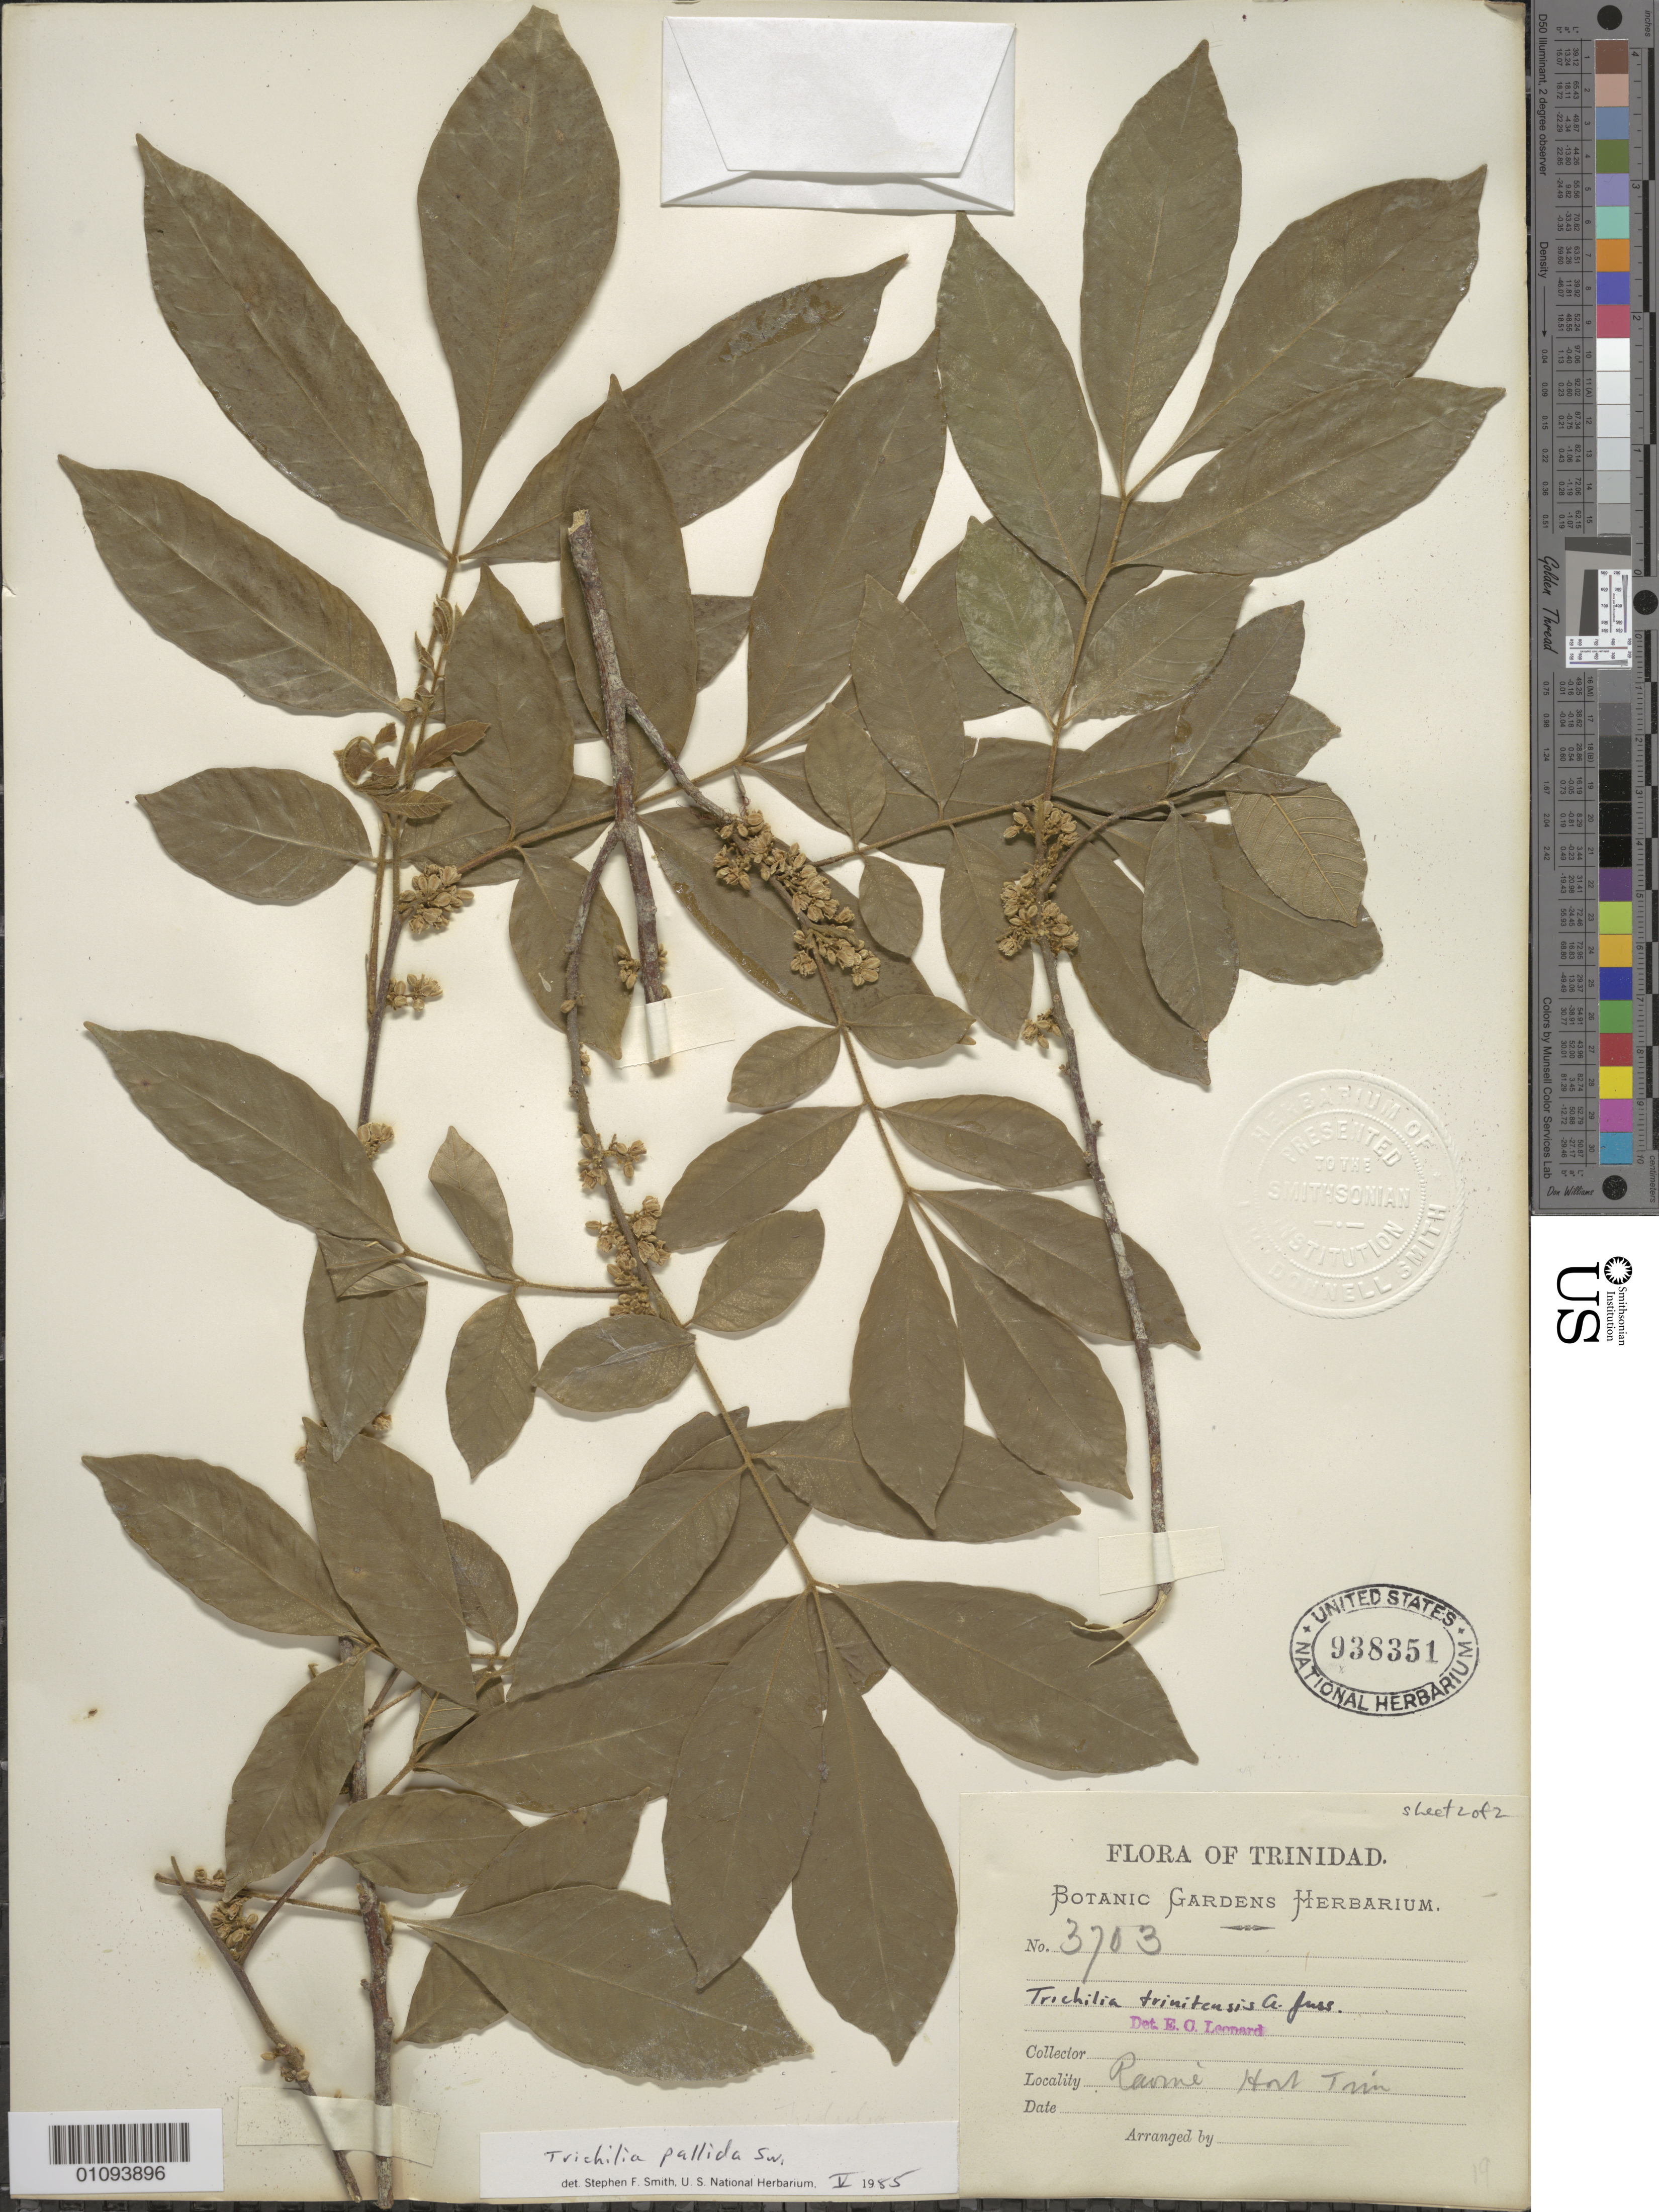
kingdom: Plantae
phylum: Tracheophyta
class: Magnoliopsida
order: Sapindales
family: Meliaceae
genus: Trichilia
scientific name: Trichilia pallida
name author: Sw.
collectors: Botanic Gardens Herbarium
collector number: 3703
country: Trinidad and Tobago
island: Trinidad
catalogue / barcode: US 938351